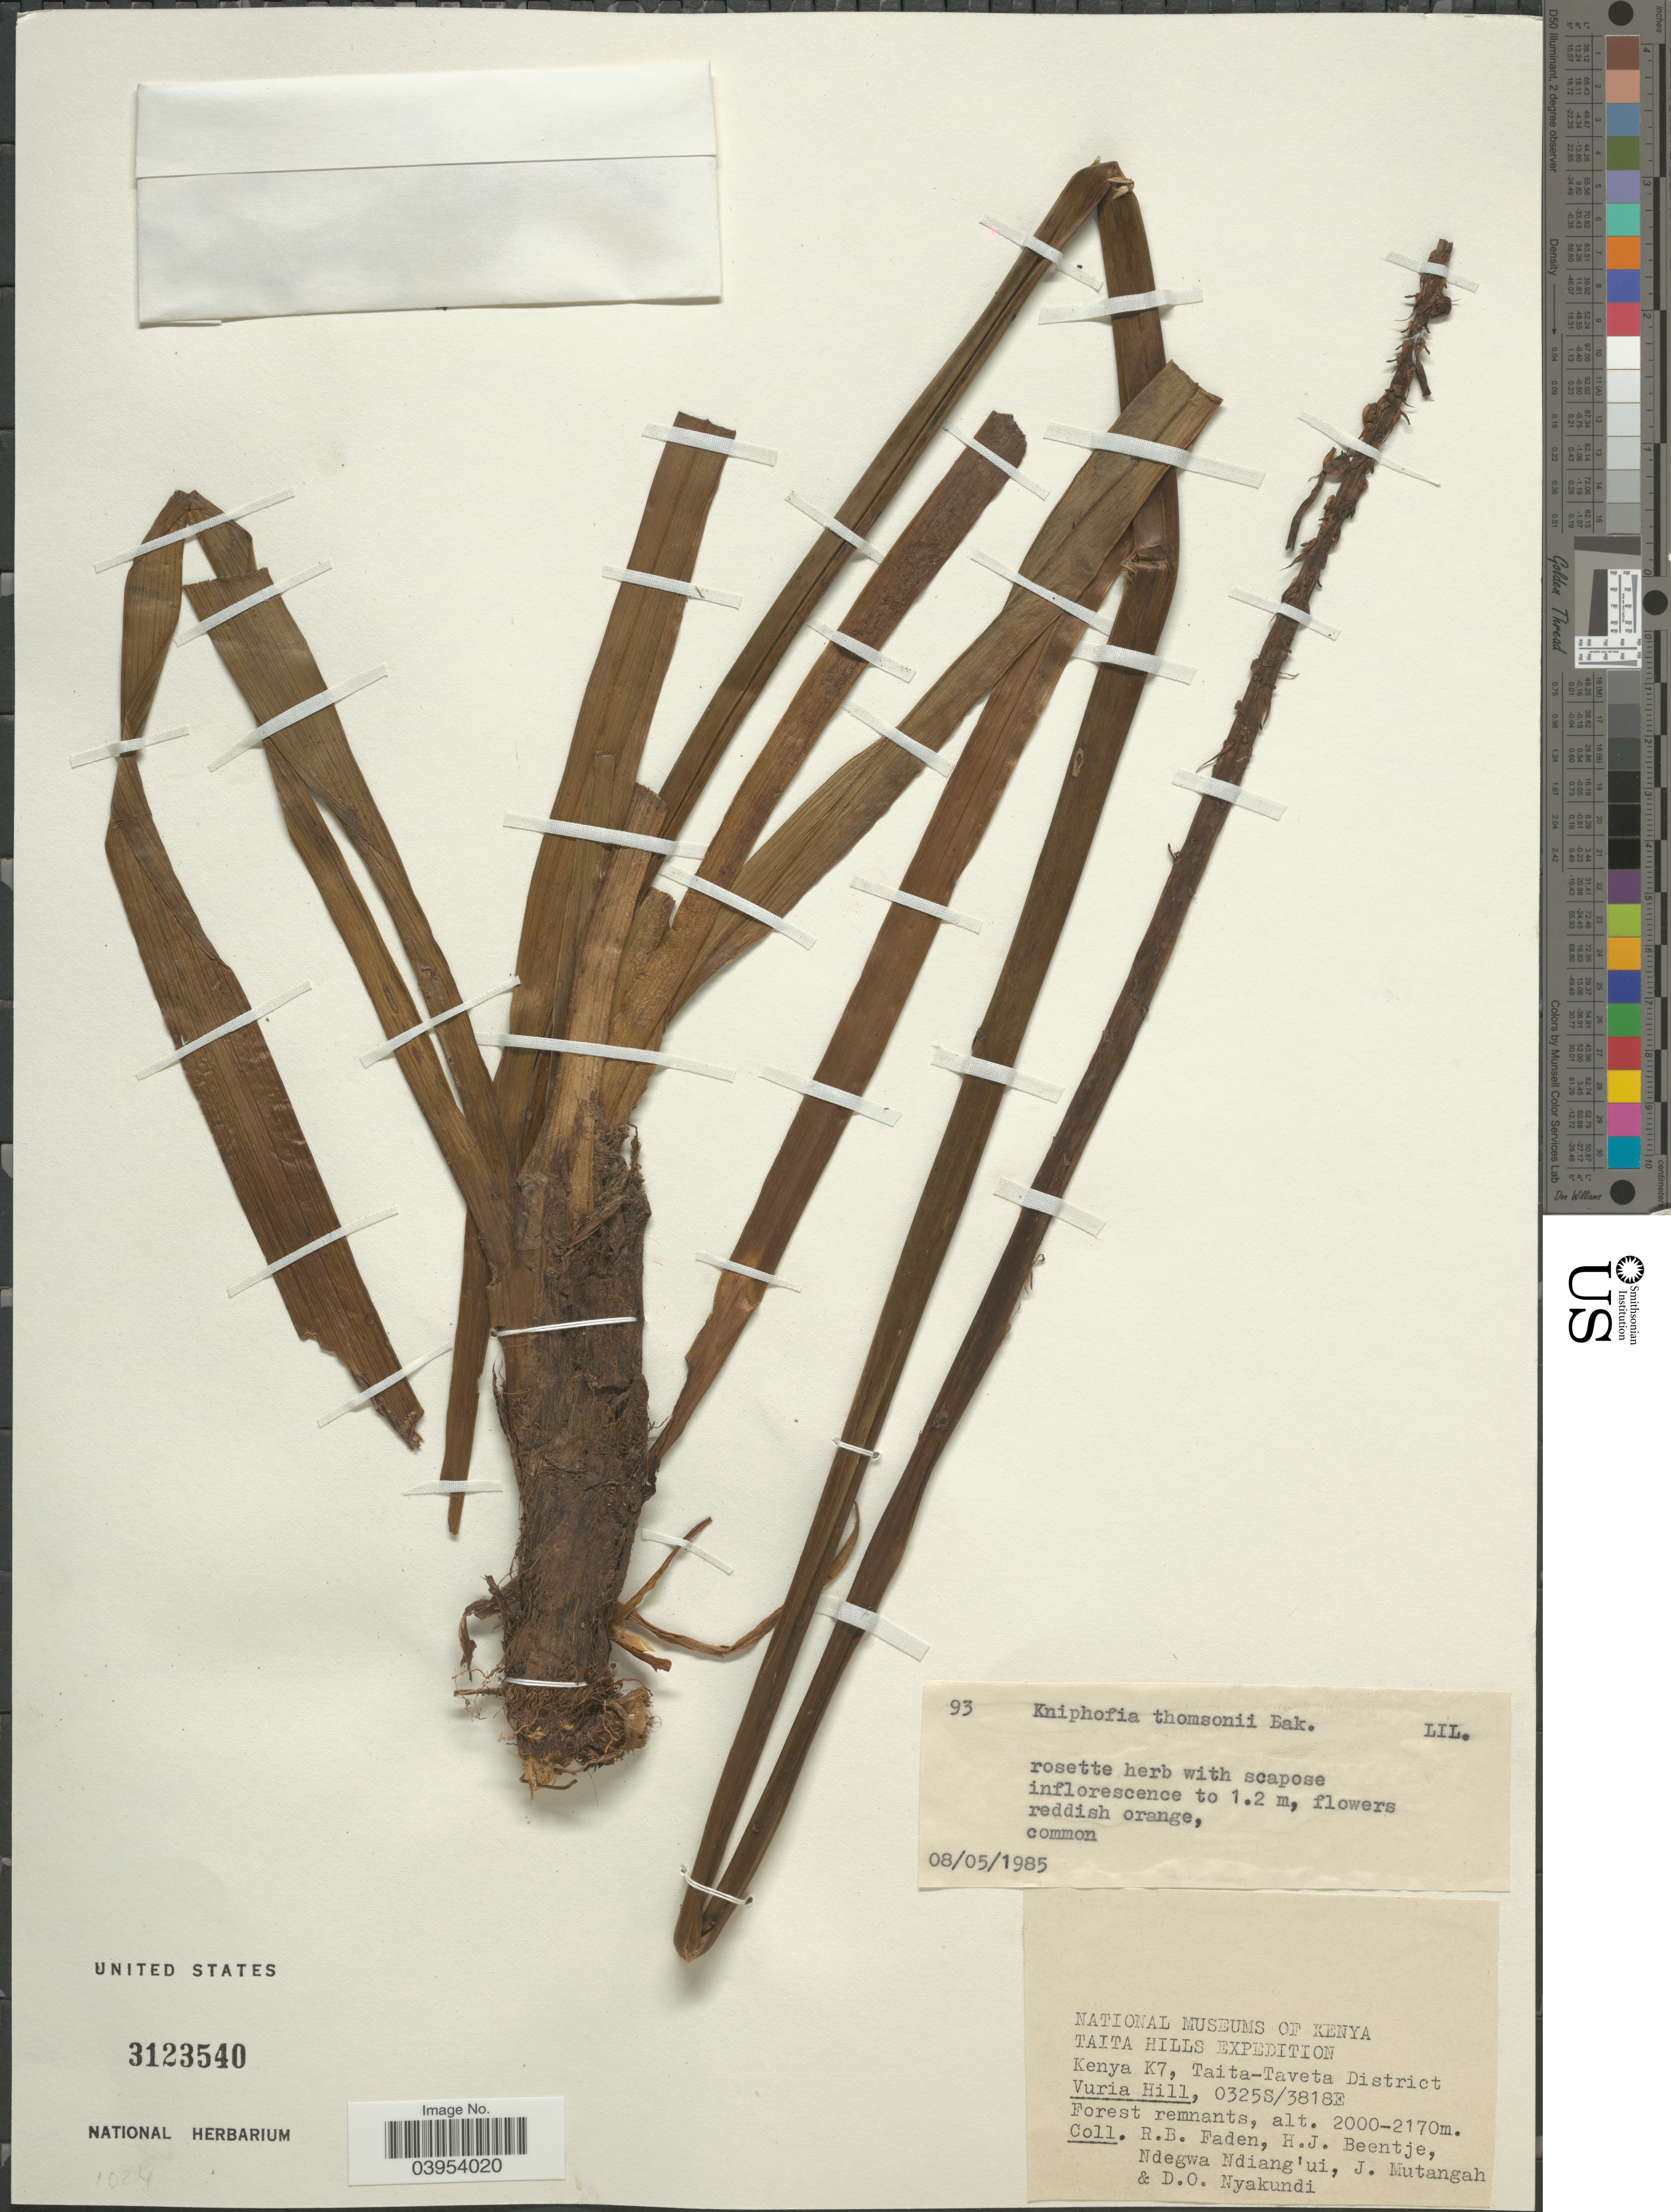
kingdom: Plantae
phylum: Tracheophyta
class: Liliopsida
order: Asparagales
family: Asphodelaceae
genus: Kniphofia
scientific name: Kniphofia thomsonii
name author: Baker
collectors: R. B. Faden, H. J. Beentje, Ndegwa Ndiang'ui, J. Mutangah & D. Nyakundi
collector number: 93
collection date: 1985-05-08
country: Kenya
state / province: Taita Taveta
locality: Kenya K7, Taita Taveta District. Vuria Hill.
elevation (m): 2000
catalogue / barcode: US 3123540